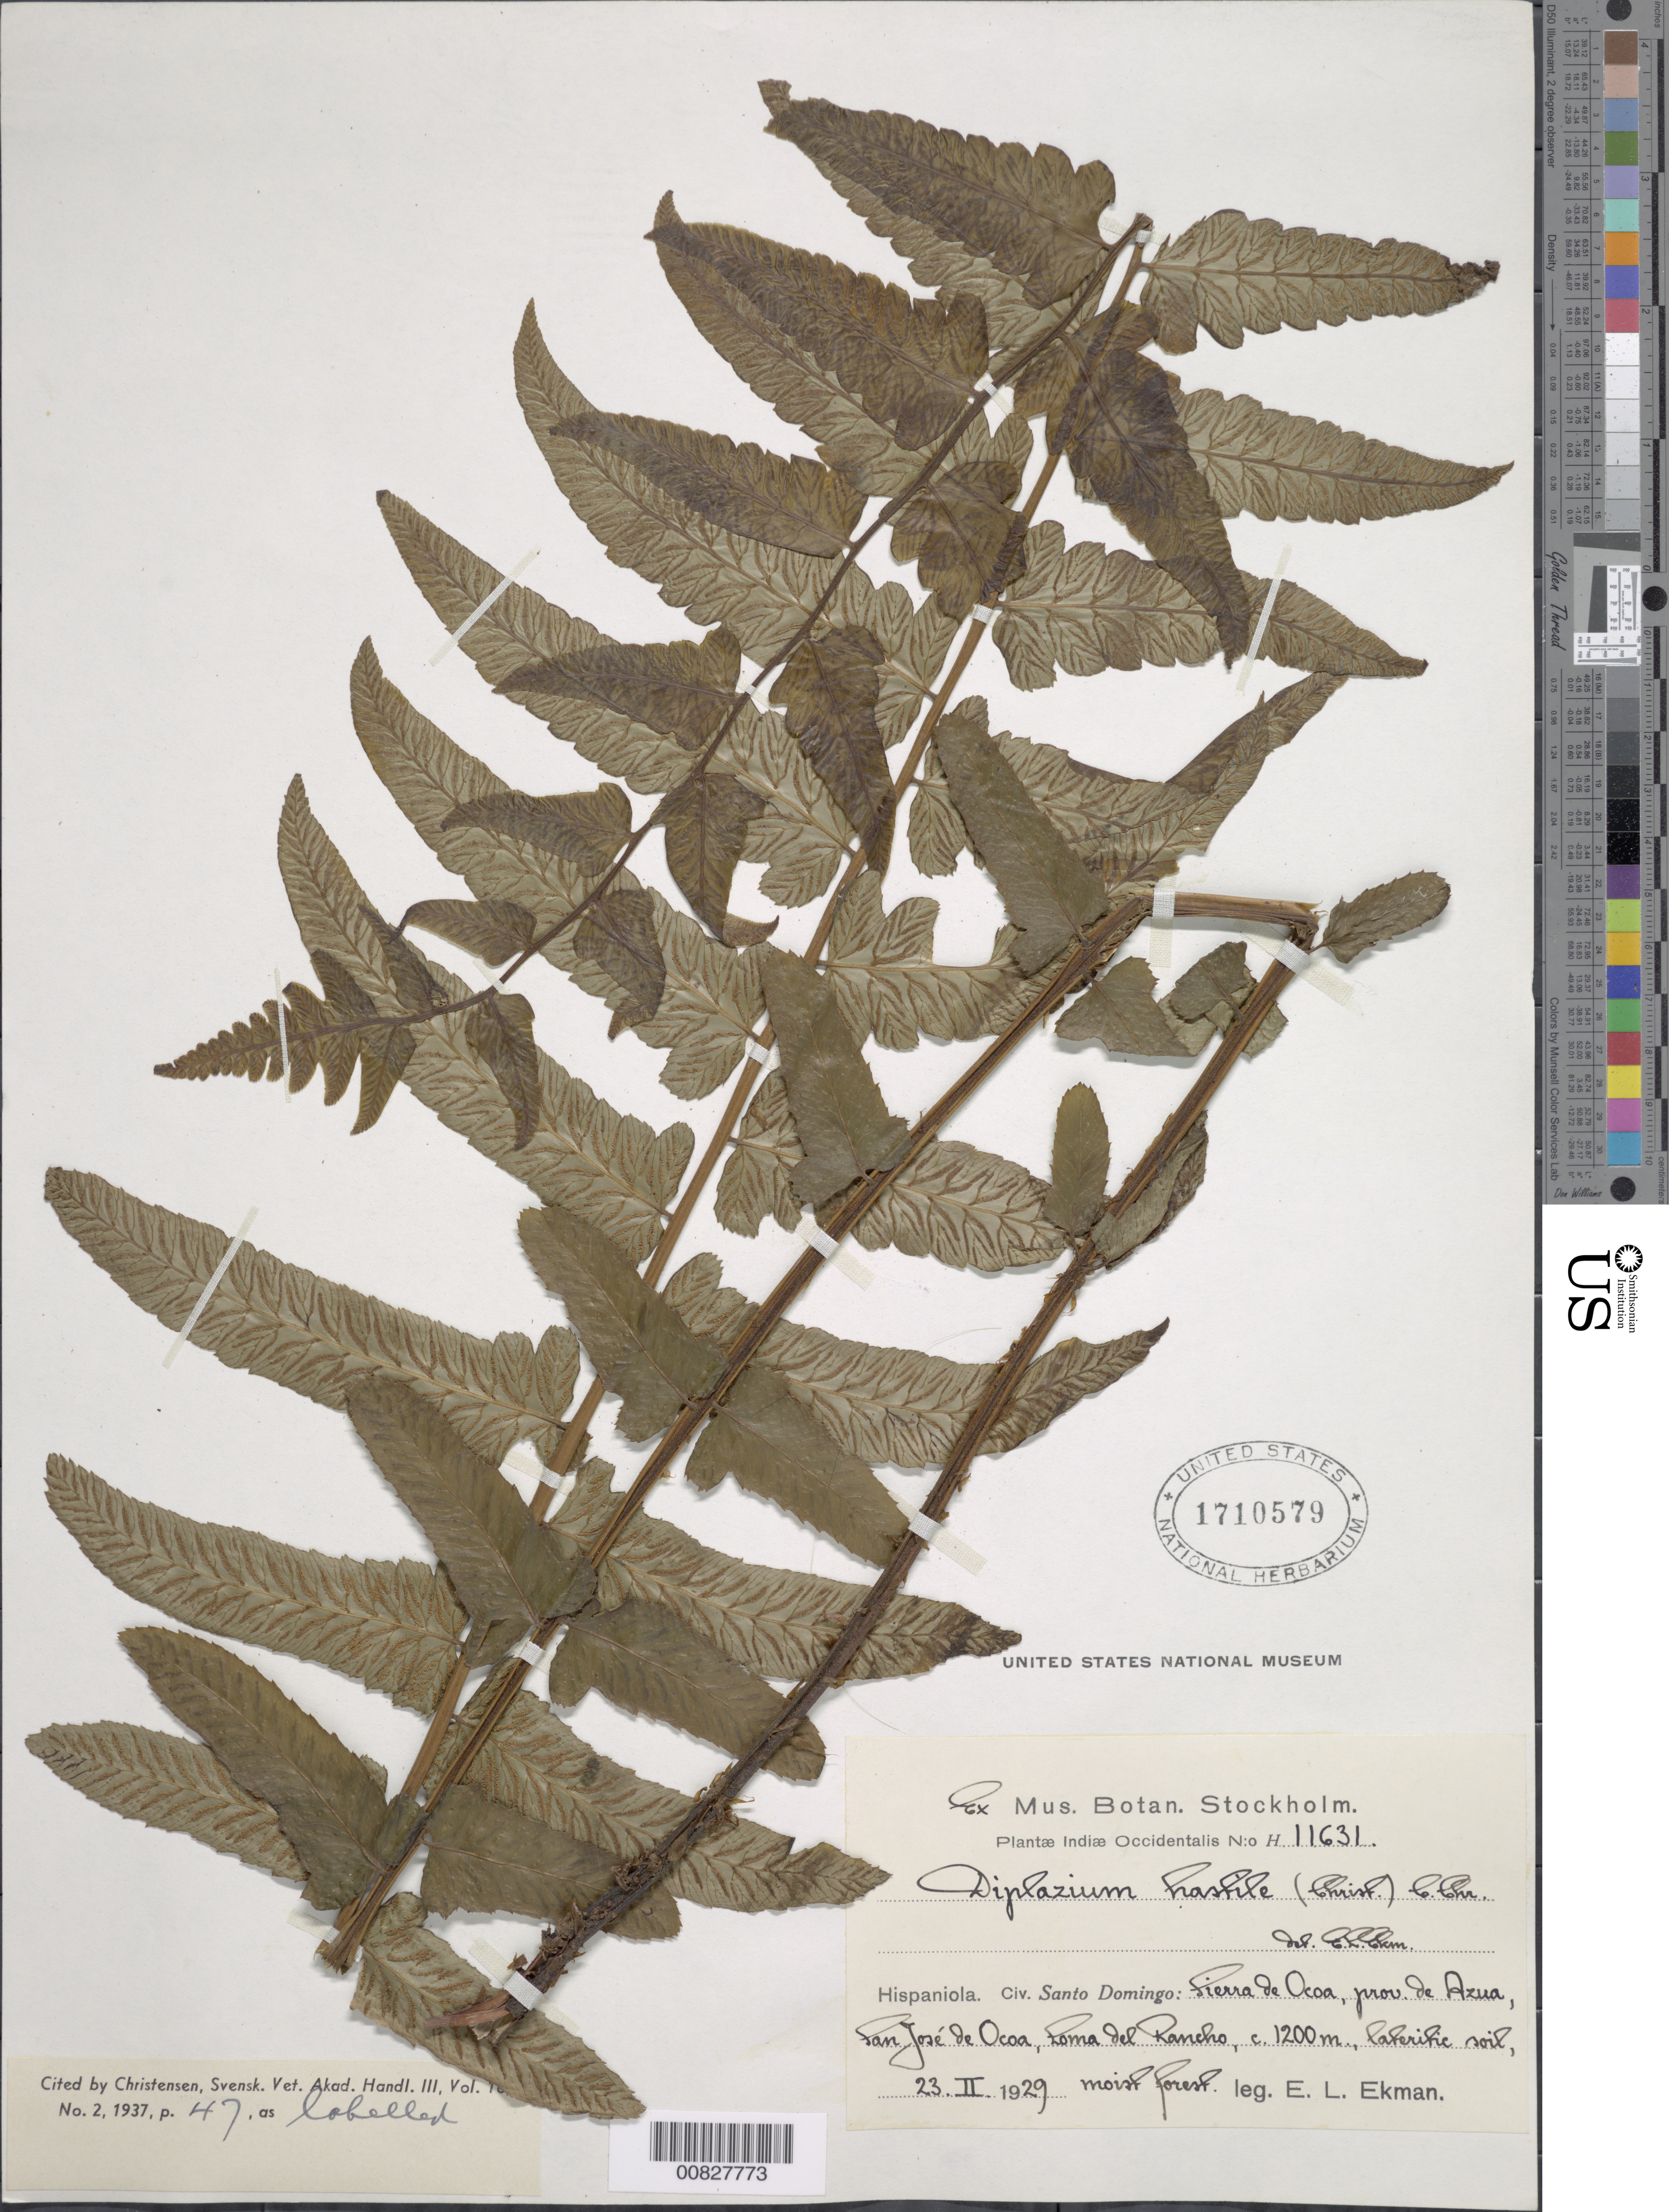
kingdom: Plantae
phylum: Tracheophyta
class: Polypodiopsida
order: Polypodiales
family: Athyriaceae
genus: Diplazium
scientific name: Diplazium hastile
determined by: Christensen, C. F. A.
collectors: E. L. Ekman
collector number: H 11631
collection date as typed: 23 Feb 1929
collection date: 1929-02-23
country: Dominican Republic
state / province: Azua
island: Hispaniola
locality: Sierra de Ocoa, San José de Ocoa, Loma del Rancho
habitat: Moist forest, lateritic soil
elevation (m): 1200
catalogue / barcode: US 1710579